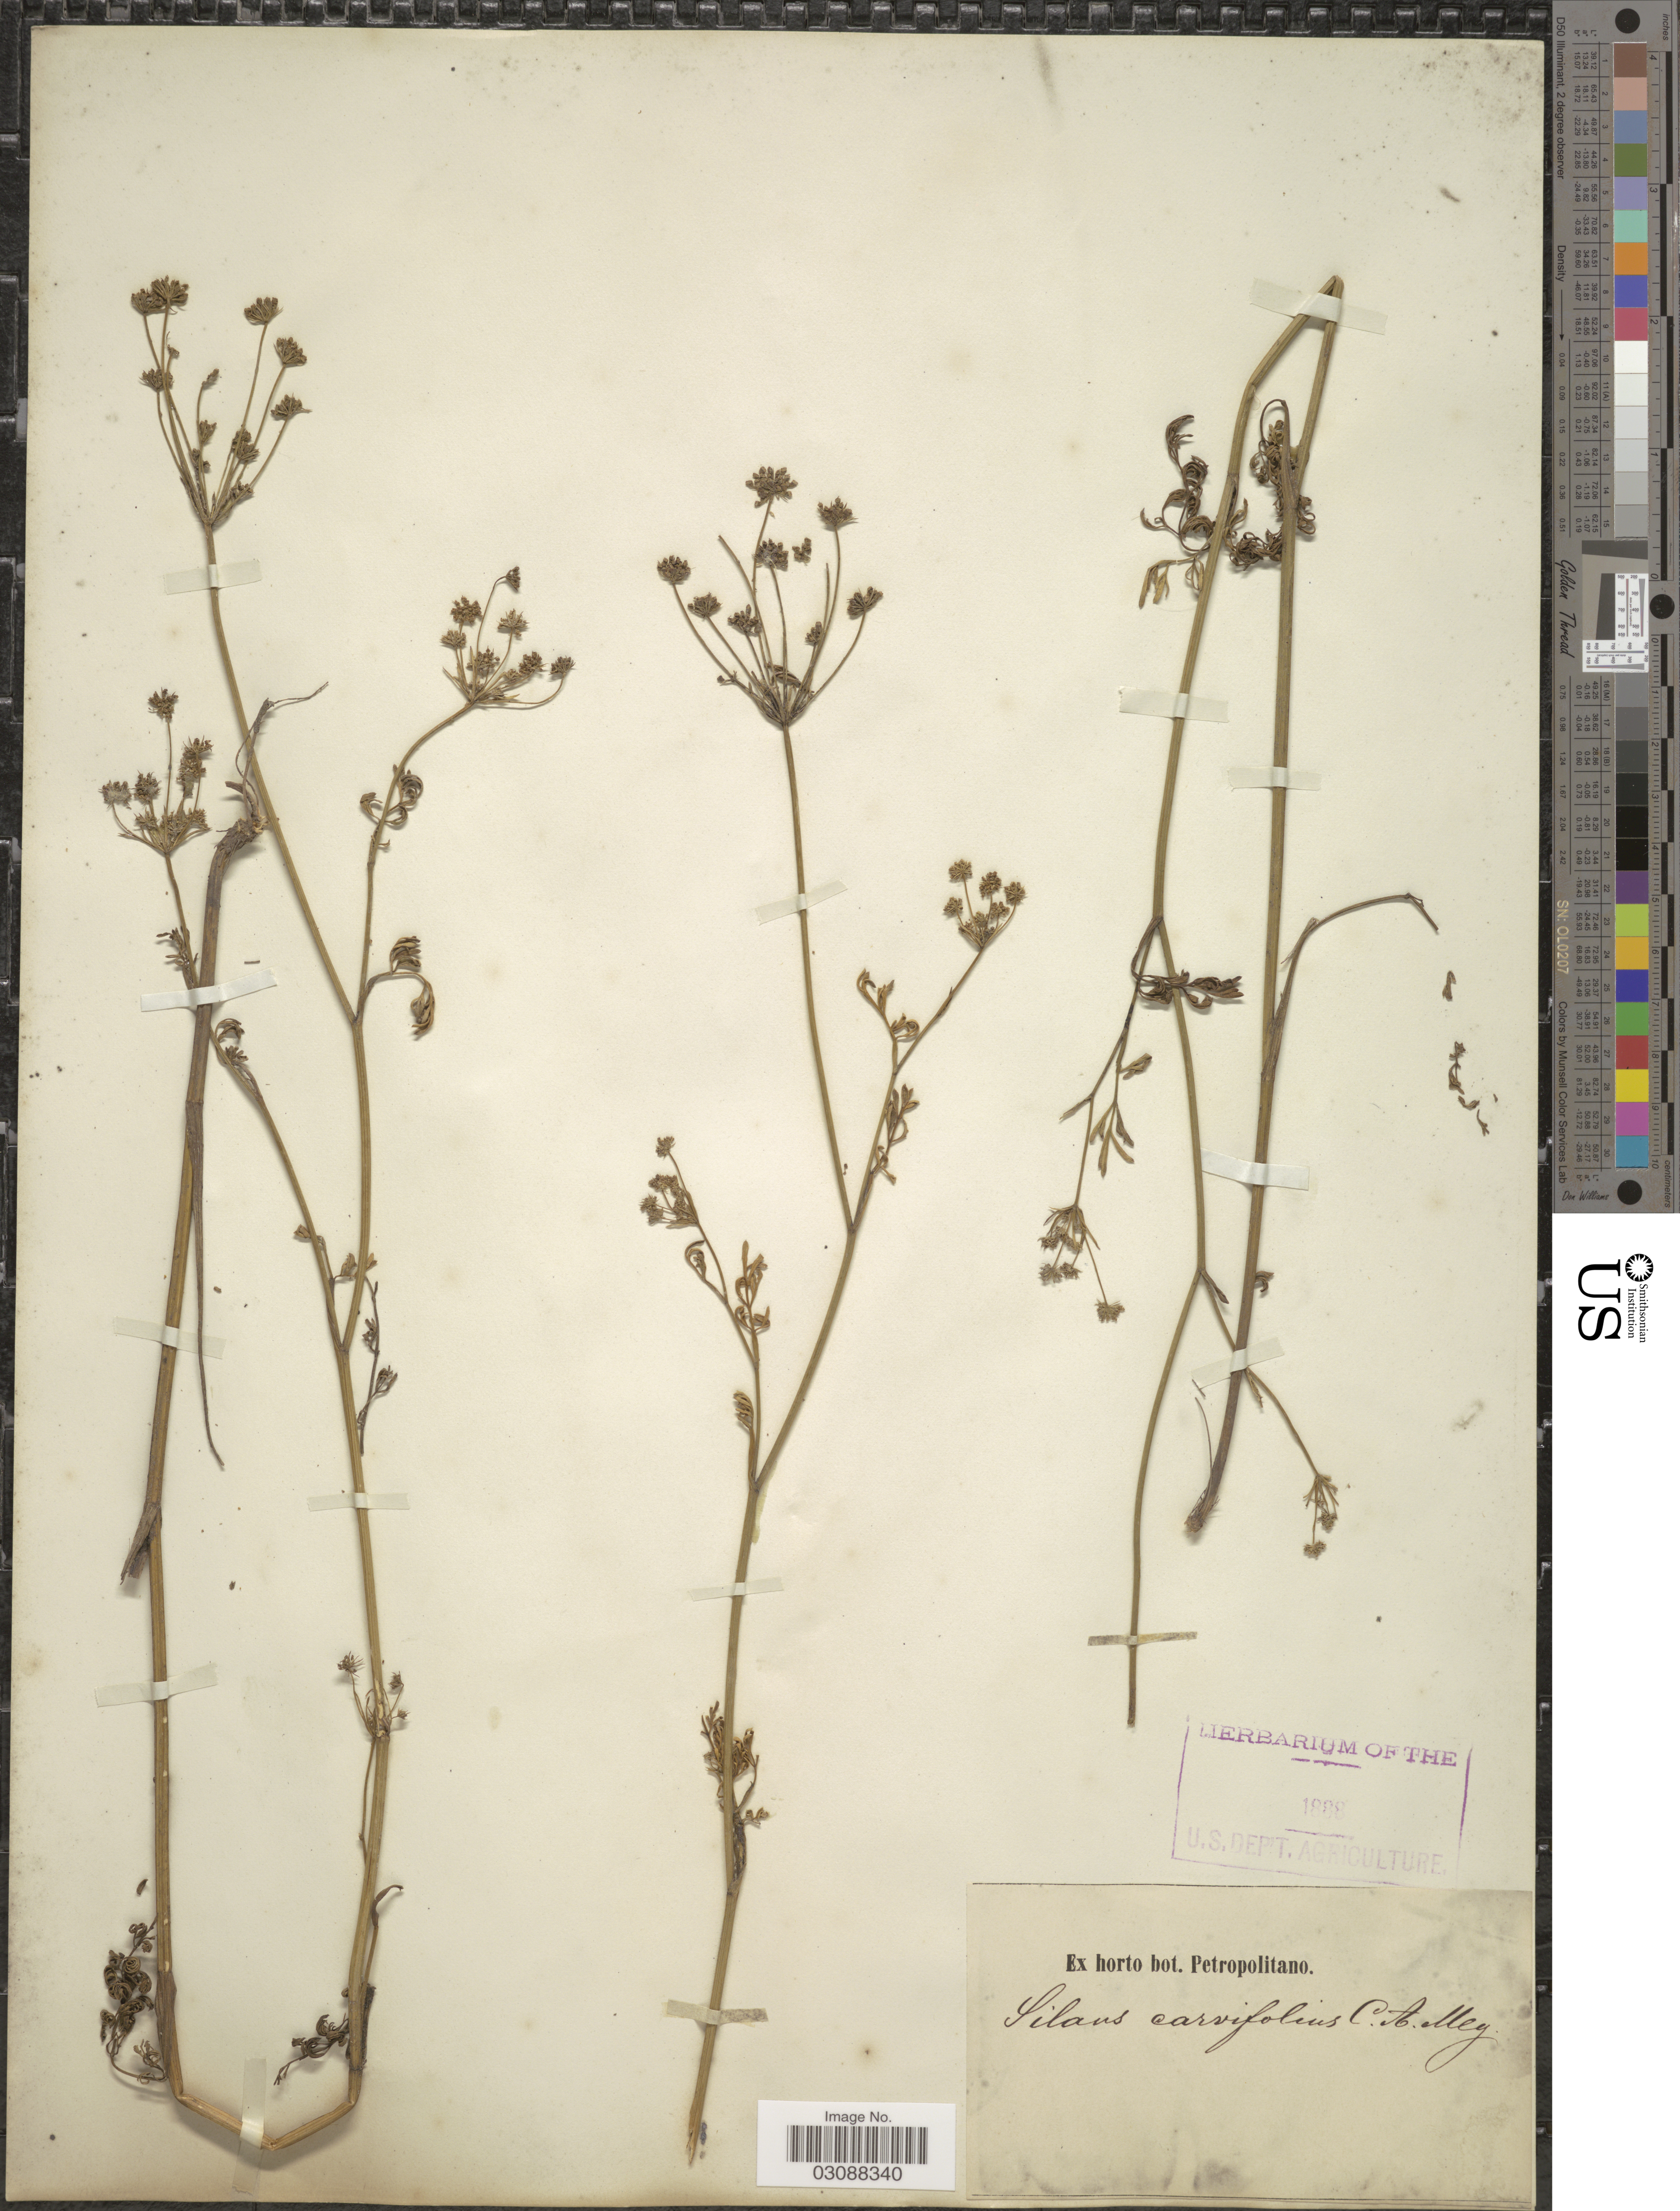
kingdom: Plantae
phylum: Tracheophyta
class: Magnoliopsida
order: Apiales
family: Apiaceae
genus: Silaus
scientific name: Silaus carvifolius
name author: C.A. Mey.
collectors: ex Horto Bot. Petropolitano